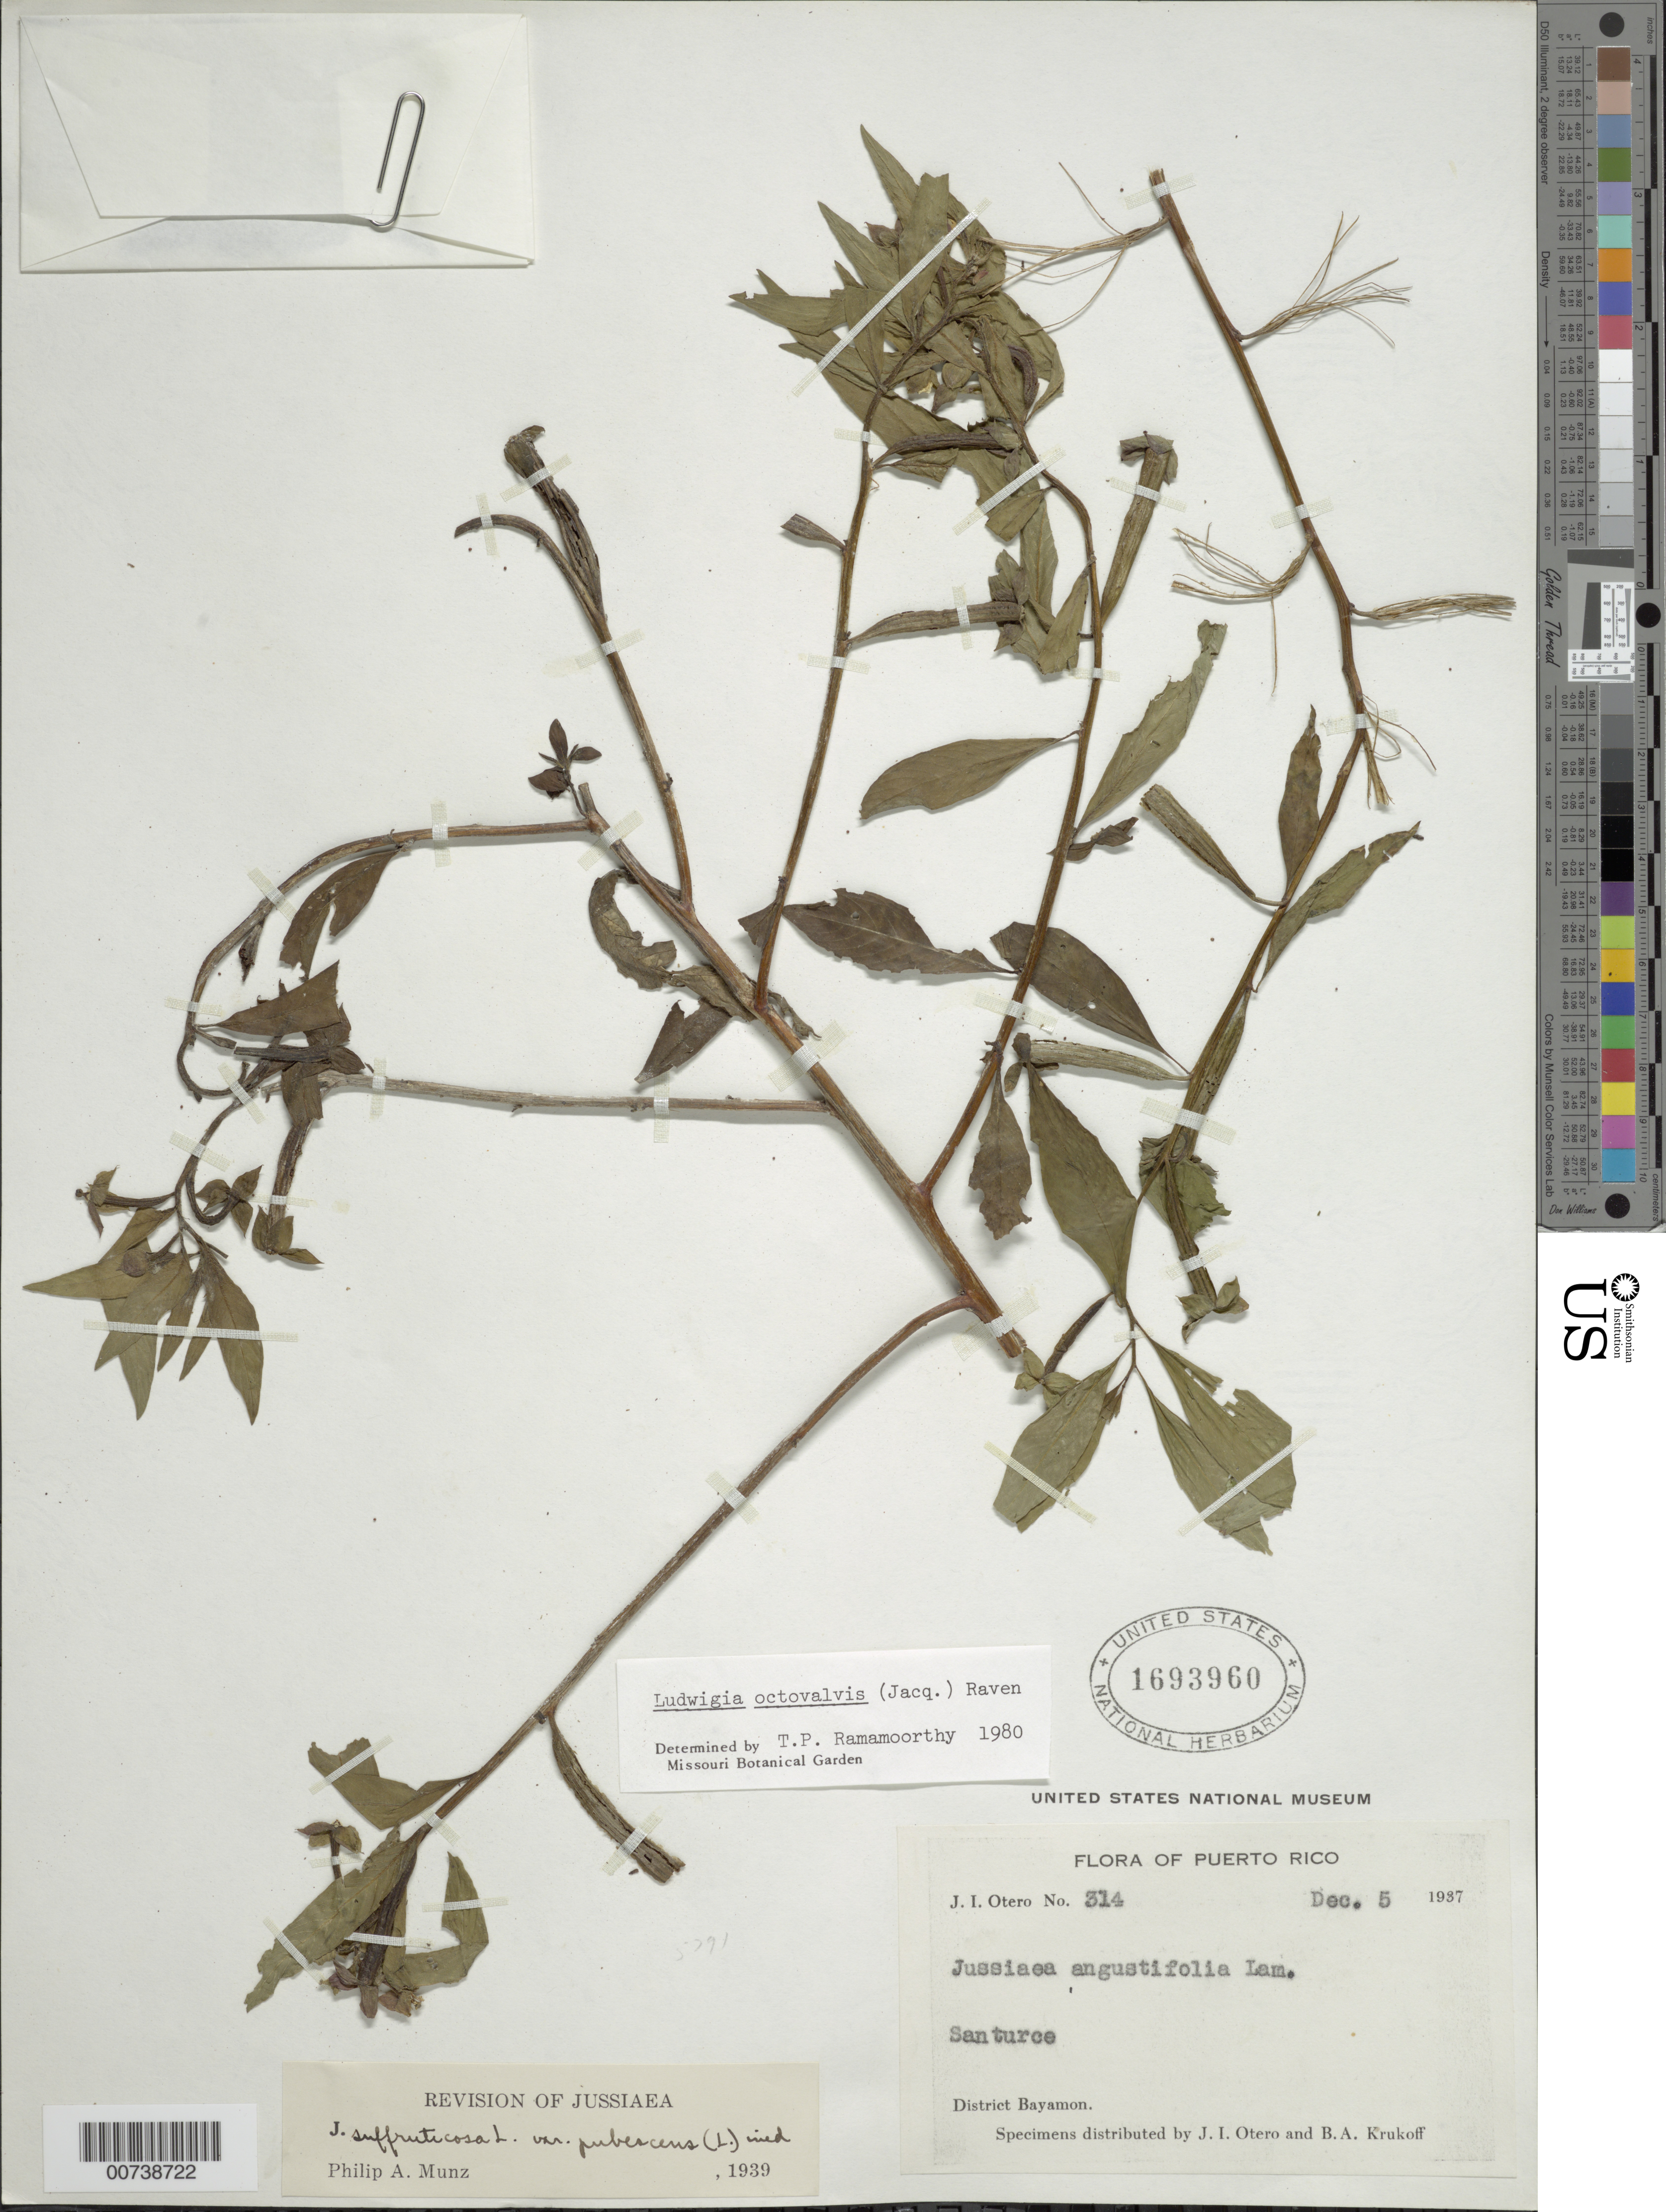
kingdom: Plantae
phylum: Tracheophyta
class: Magnoliopsida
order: Myrtales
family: Onagraceae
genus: Ludwigia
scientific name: Ludwigia octovalvis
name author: (Jacq.) P.H. Raven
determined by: Ramamoorthy, T. P.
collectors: J. Otero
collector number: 314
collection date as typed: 05 Dec 1937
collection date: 1937-12-05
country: Puerto Rico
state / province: San Juan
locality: Santurce, District Bayamón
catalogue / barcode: US 1693960